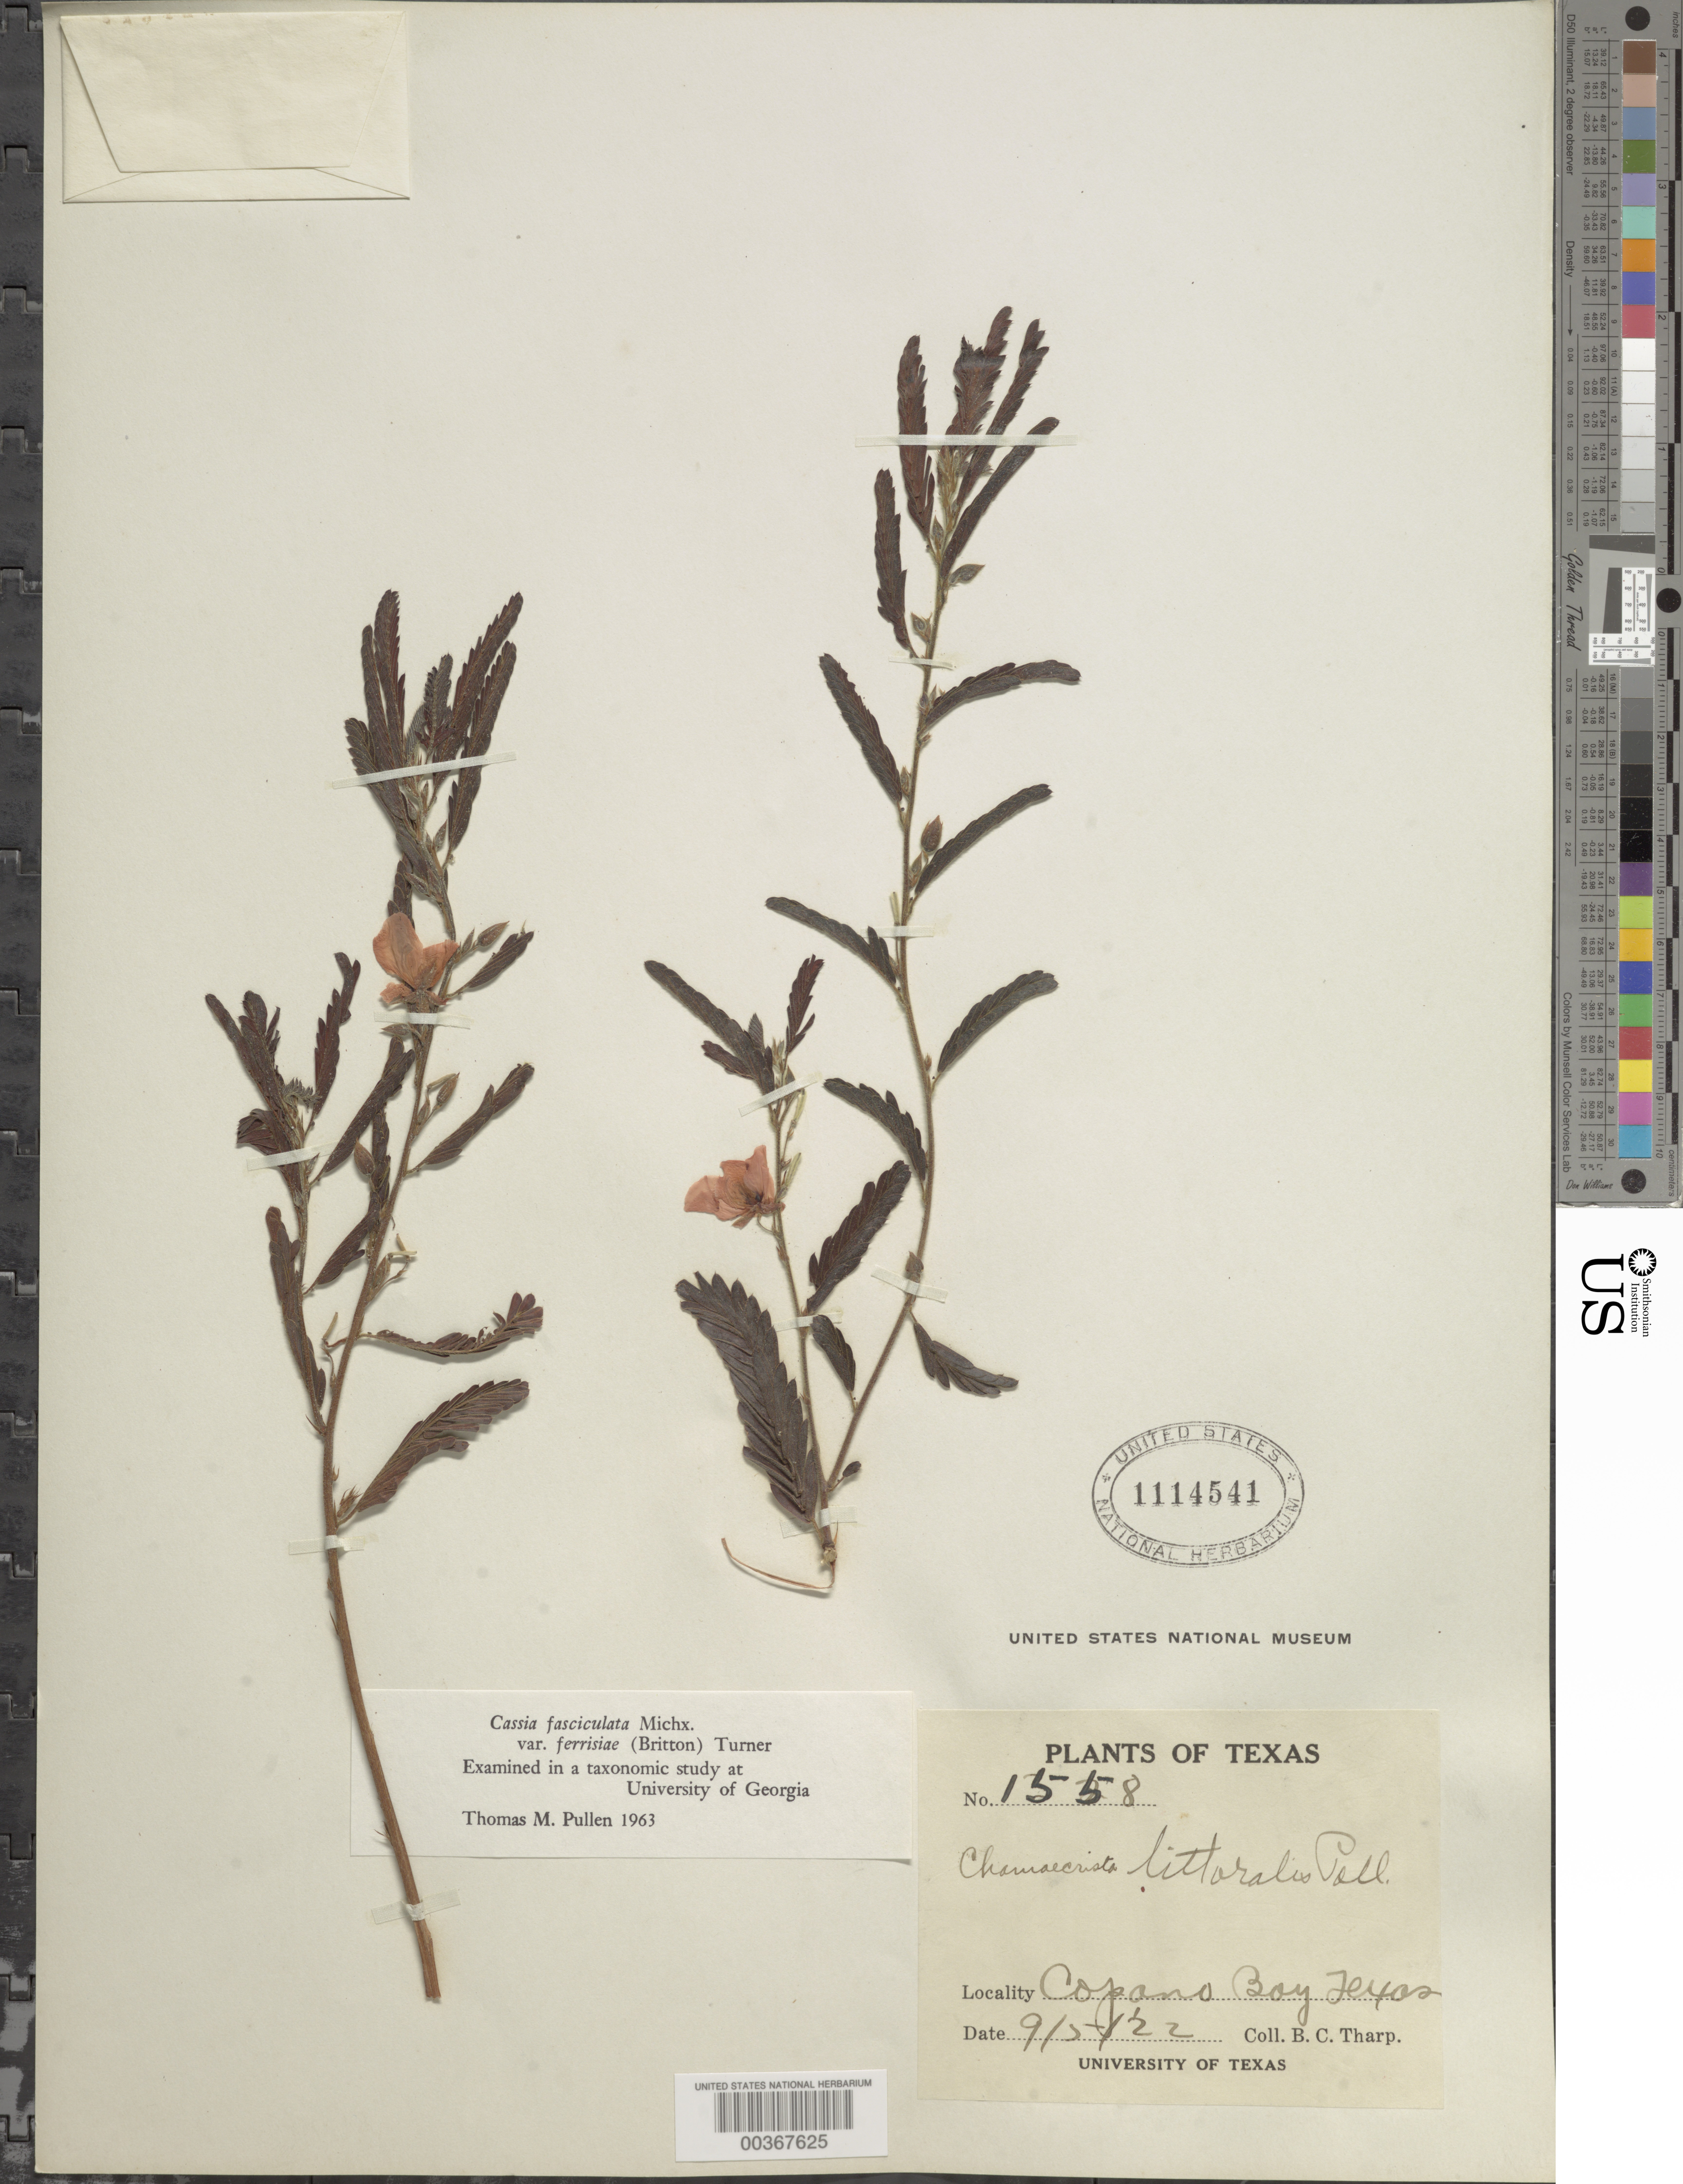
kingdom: Plantae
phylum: Tracheophyta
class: Magnoliopsida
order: Fabales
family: Fabaceae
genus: Chamaecrista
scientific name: Chamaecrista fasciculata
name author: (Michx.) Greene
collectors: B. C. Tharp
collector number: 1558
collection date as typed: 05 Sep 1922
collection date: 1922-09-05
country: United States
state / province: Texas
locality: Copano bay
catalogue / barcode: US 11114541